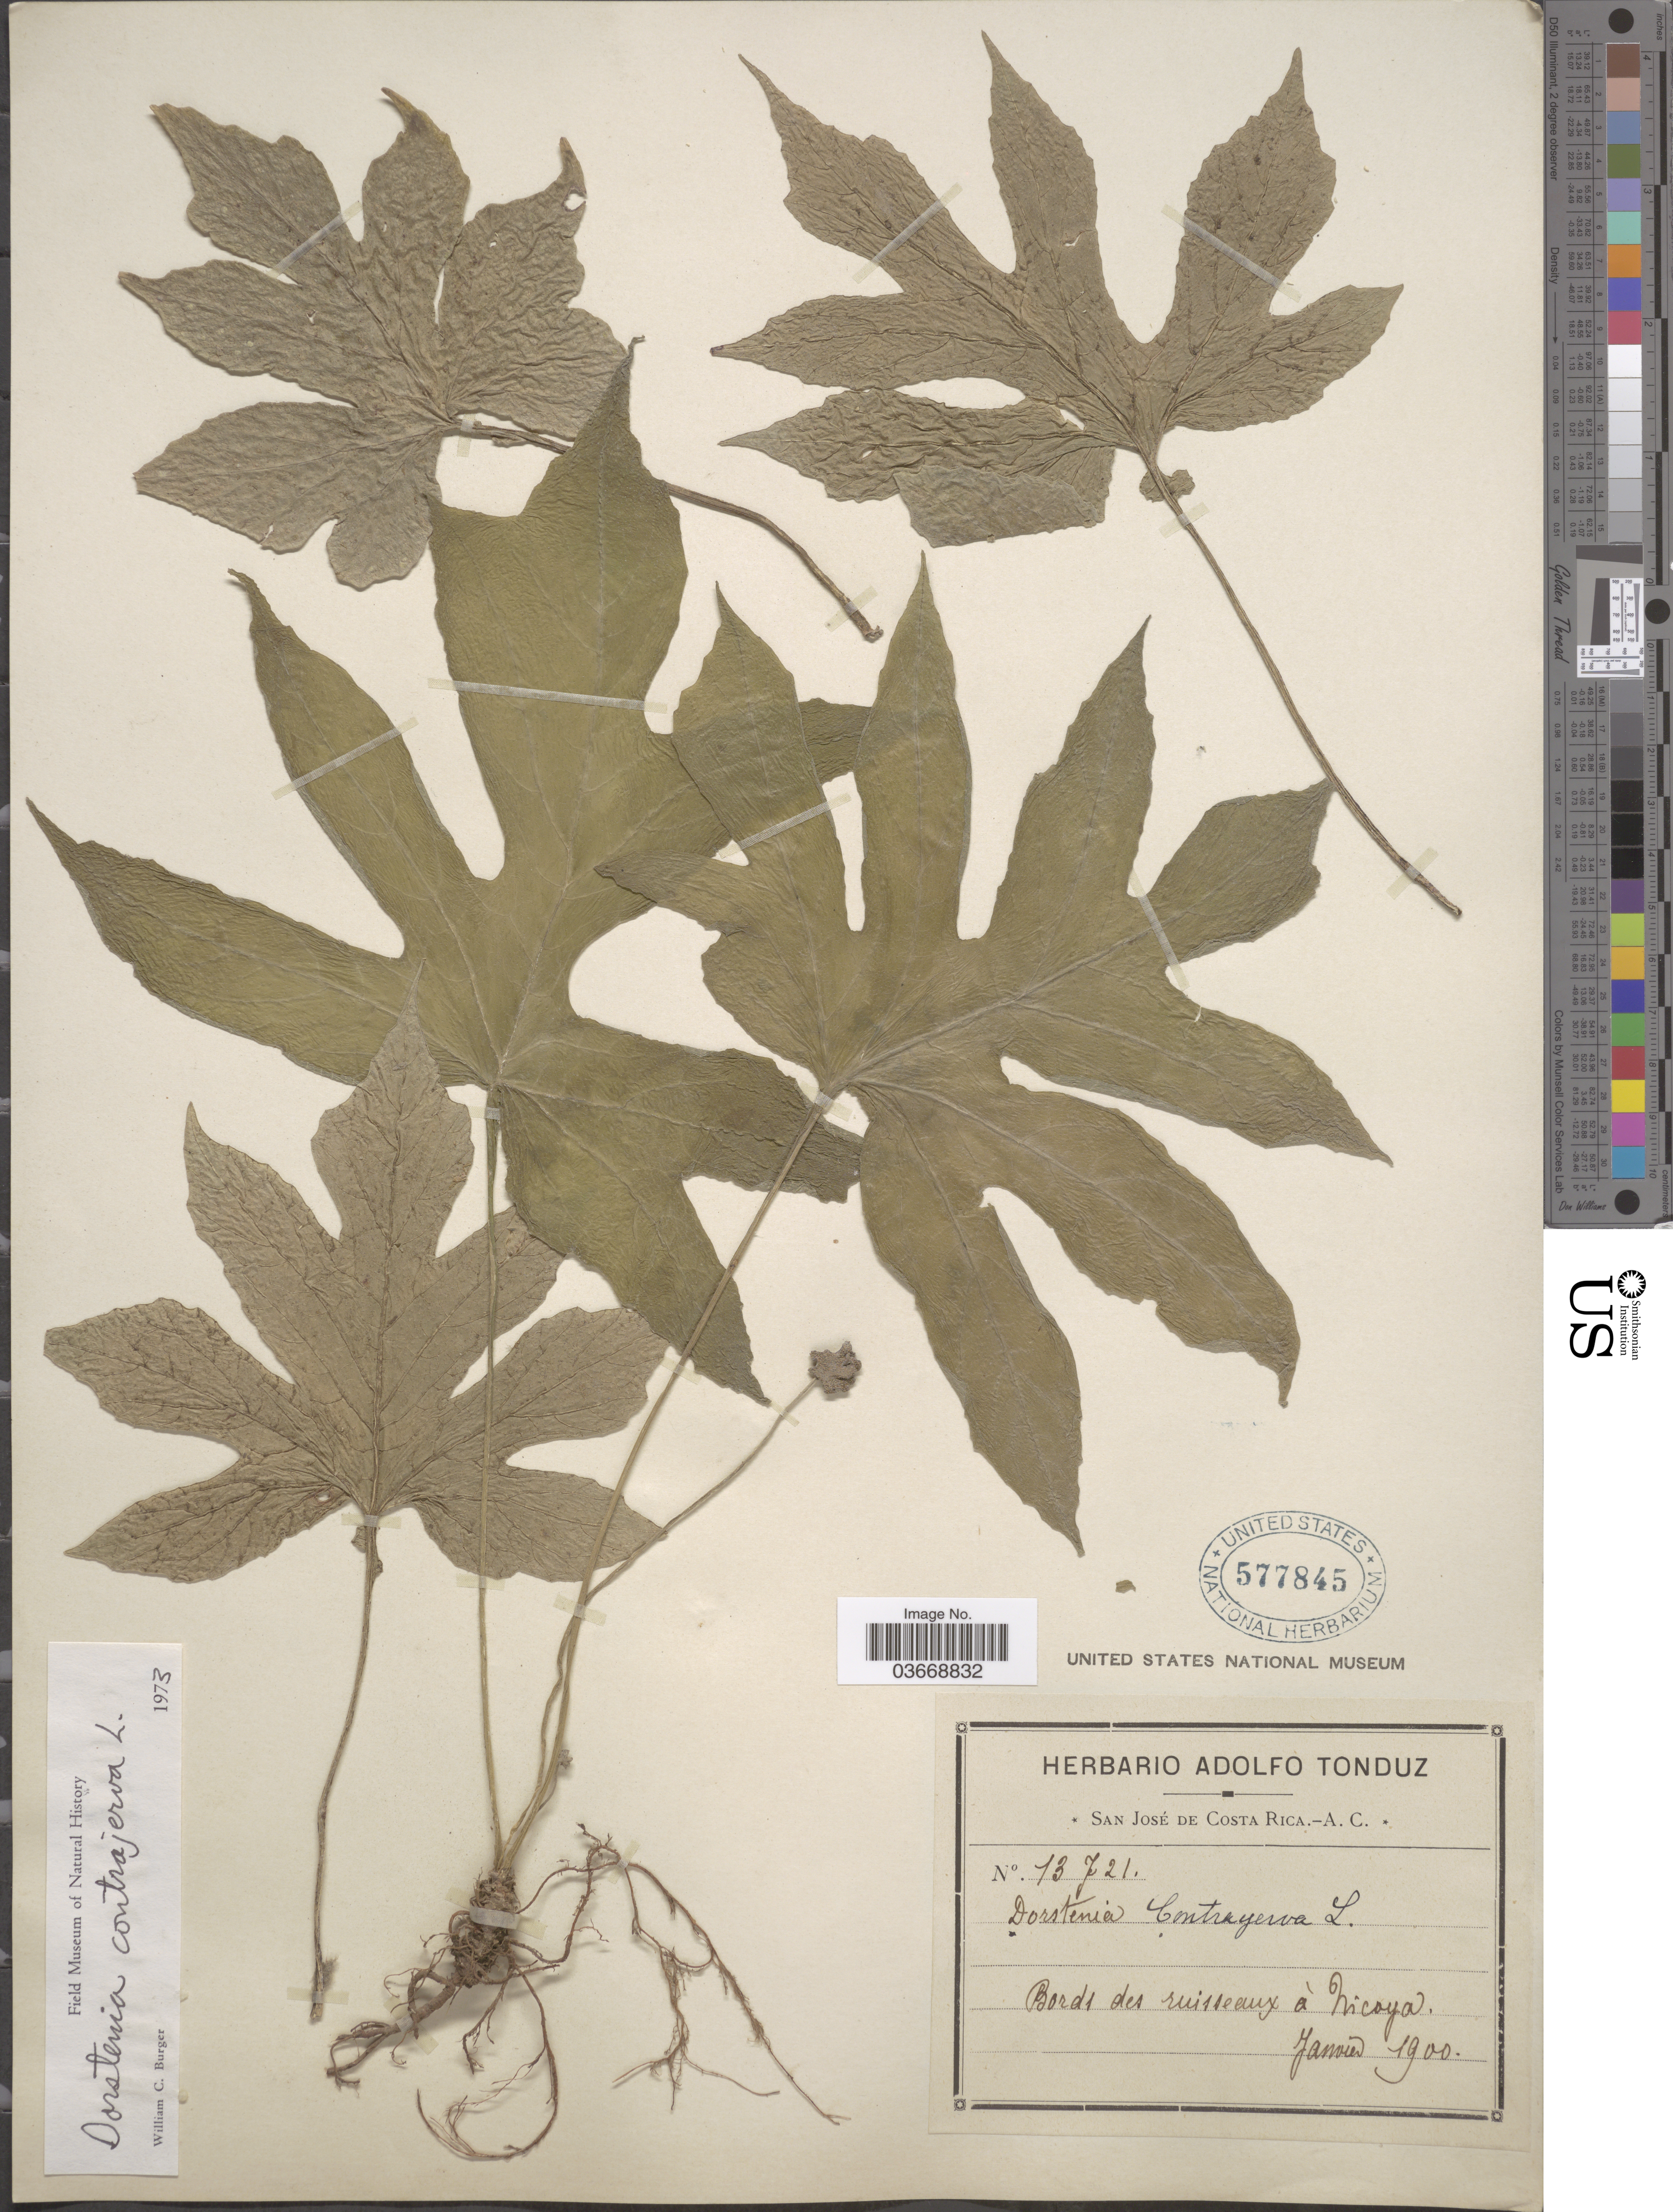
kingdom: Plantae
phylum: Tracheophyta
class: Magnoliopsida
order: Rosales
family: Moraceae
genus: Dorstenia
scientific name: Dorstenia contrajerva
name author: L.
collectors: ex Herb. Adolfo Tonduz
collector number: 13721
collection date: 1900-01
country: Costa Rica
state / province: San José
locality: Bords des ruisseaux à Nicoya.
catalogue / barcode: US 577845